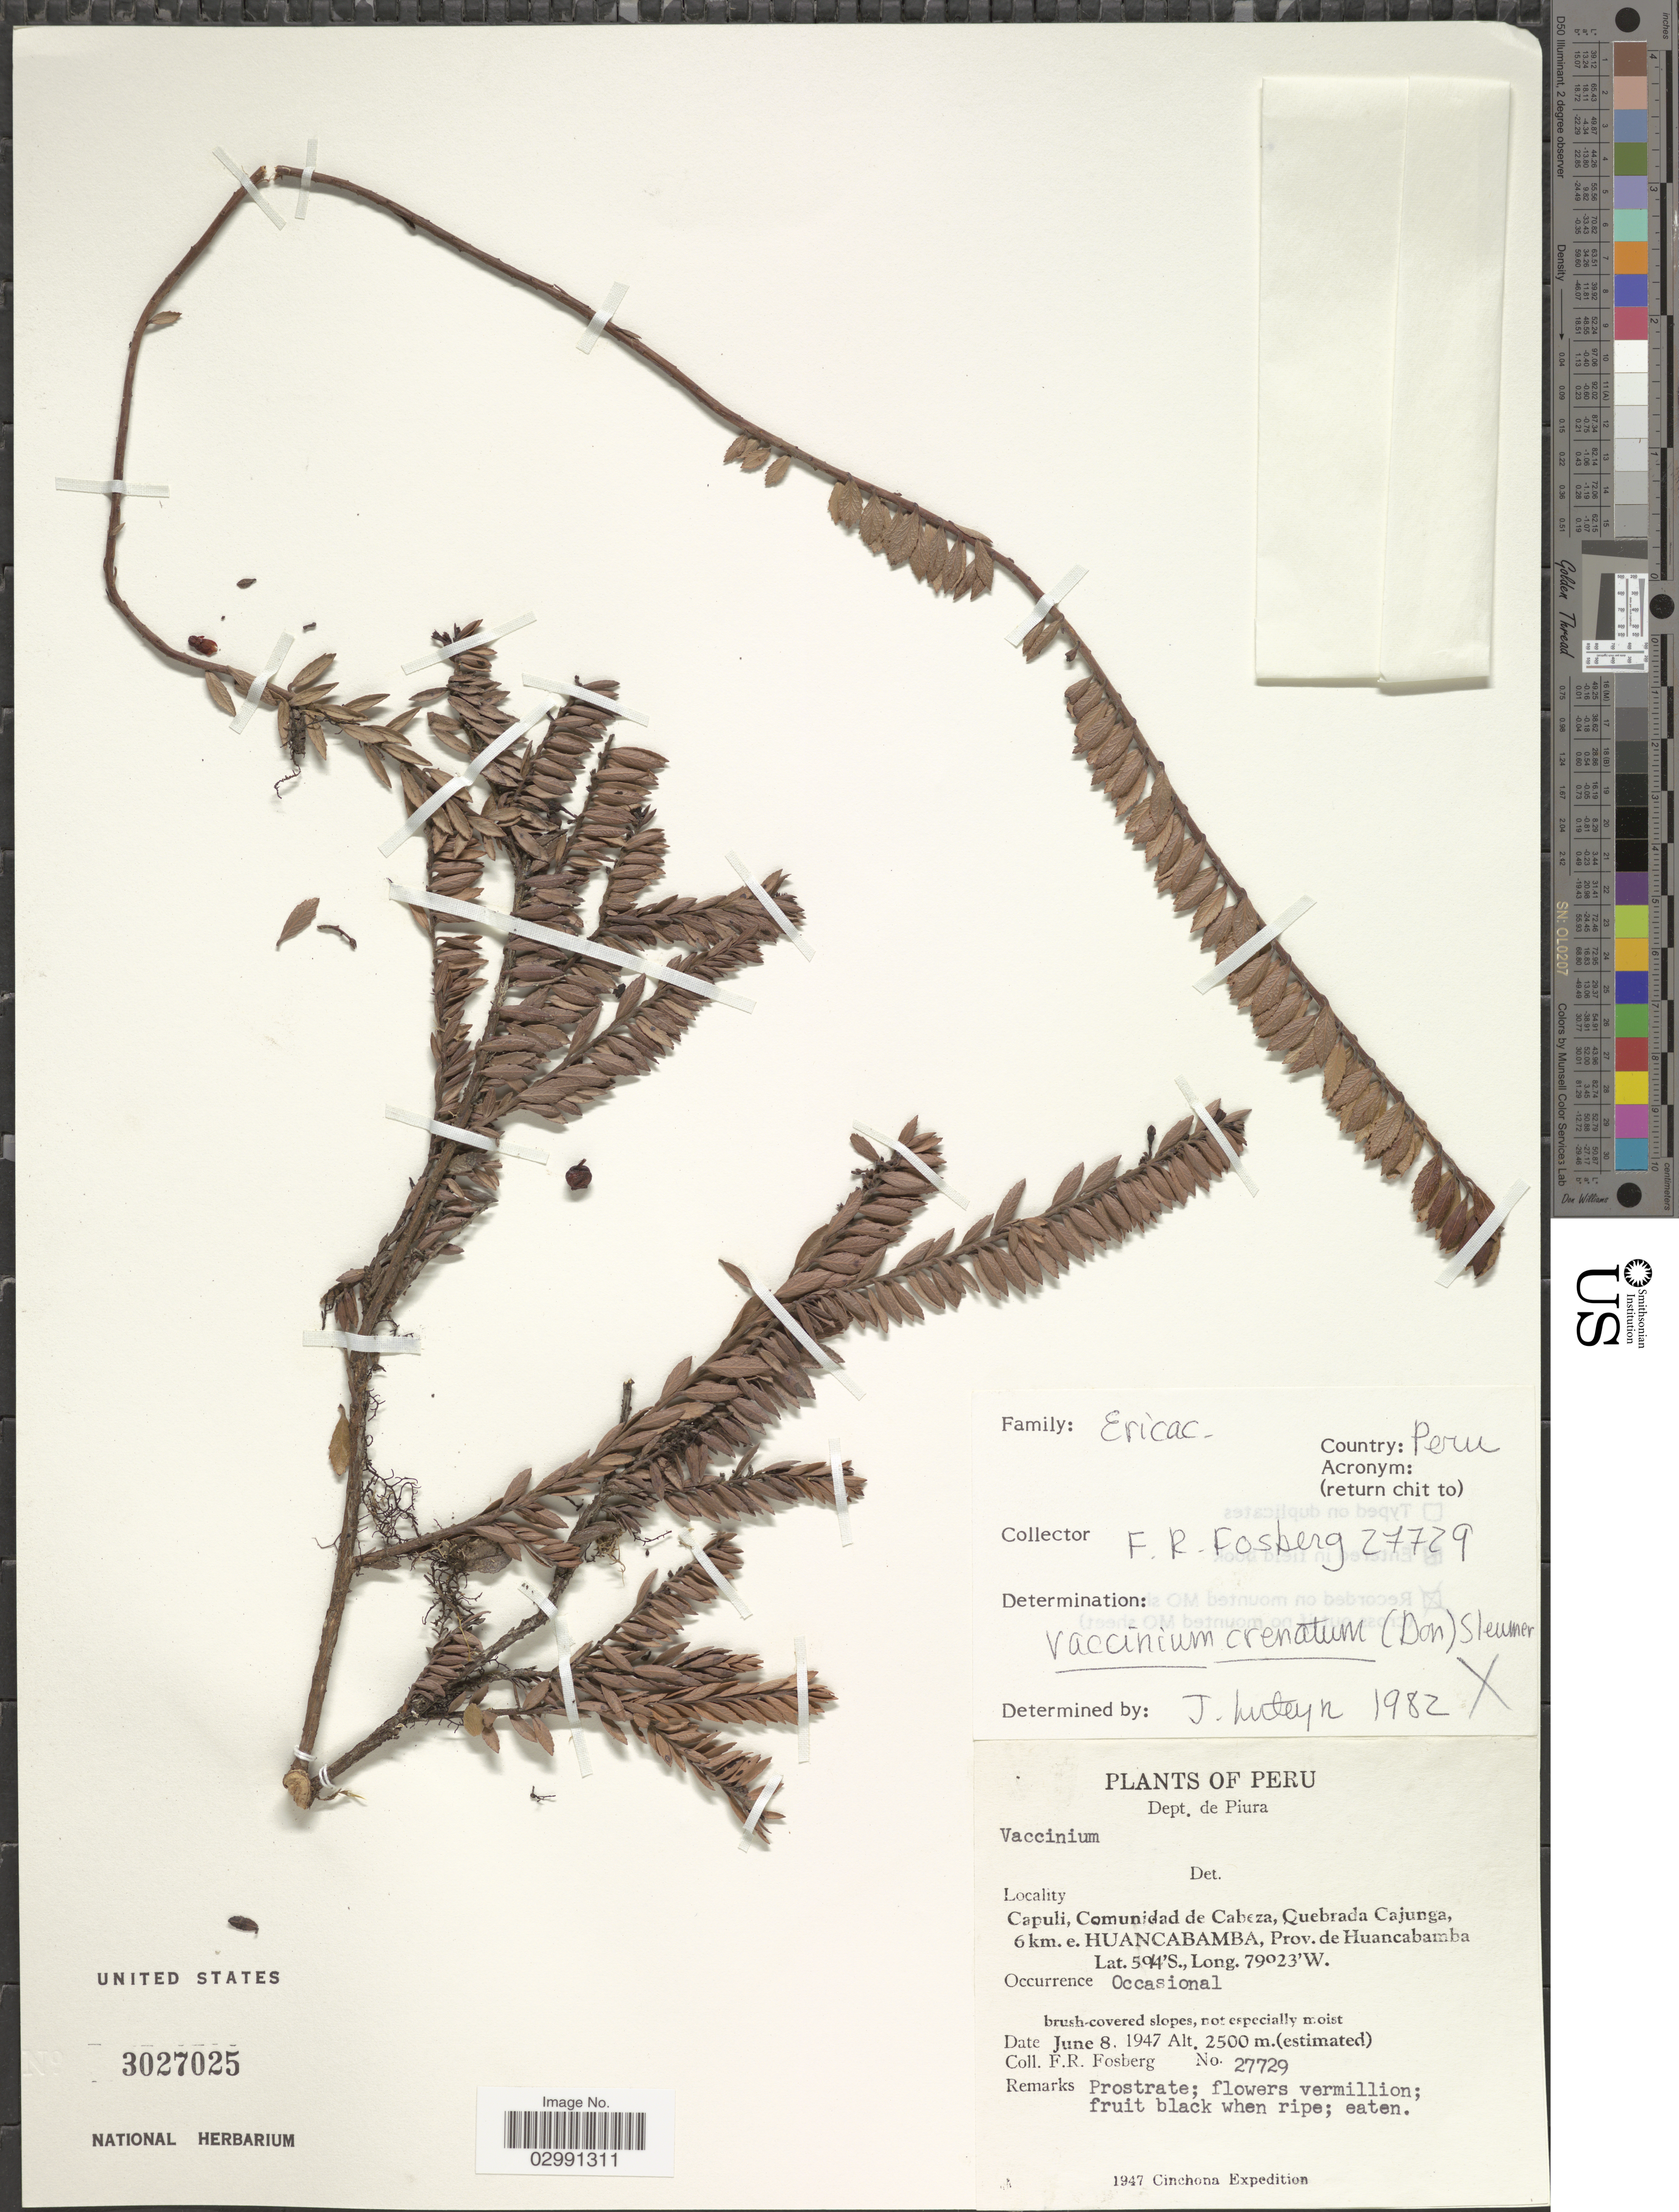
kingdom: Plantae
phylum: Tracheophyta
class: Magnoliopsida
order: Ericales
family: Ericaceae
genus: Vaccinium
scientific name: Vaccinium crenatum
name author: (G. Don) Sleumer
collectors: F. R. Fosberg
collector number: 27729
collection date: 1947-06-08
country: Peru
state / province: Piura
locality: Dept. de Piura. Capuli, Comunidad de Cabeza, Quebrada Cajunga, 6km. e. Huancabamba, Prov. de Huancabamba.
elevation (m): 2500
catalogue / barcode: US 3027025